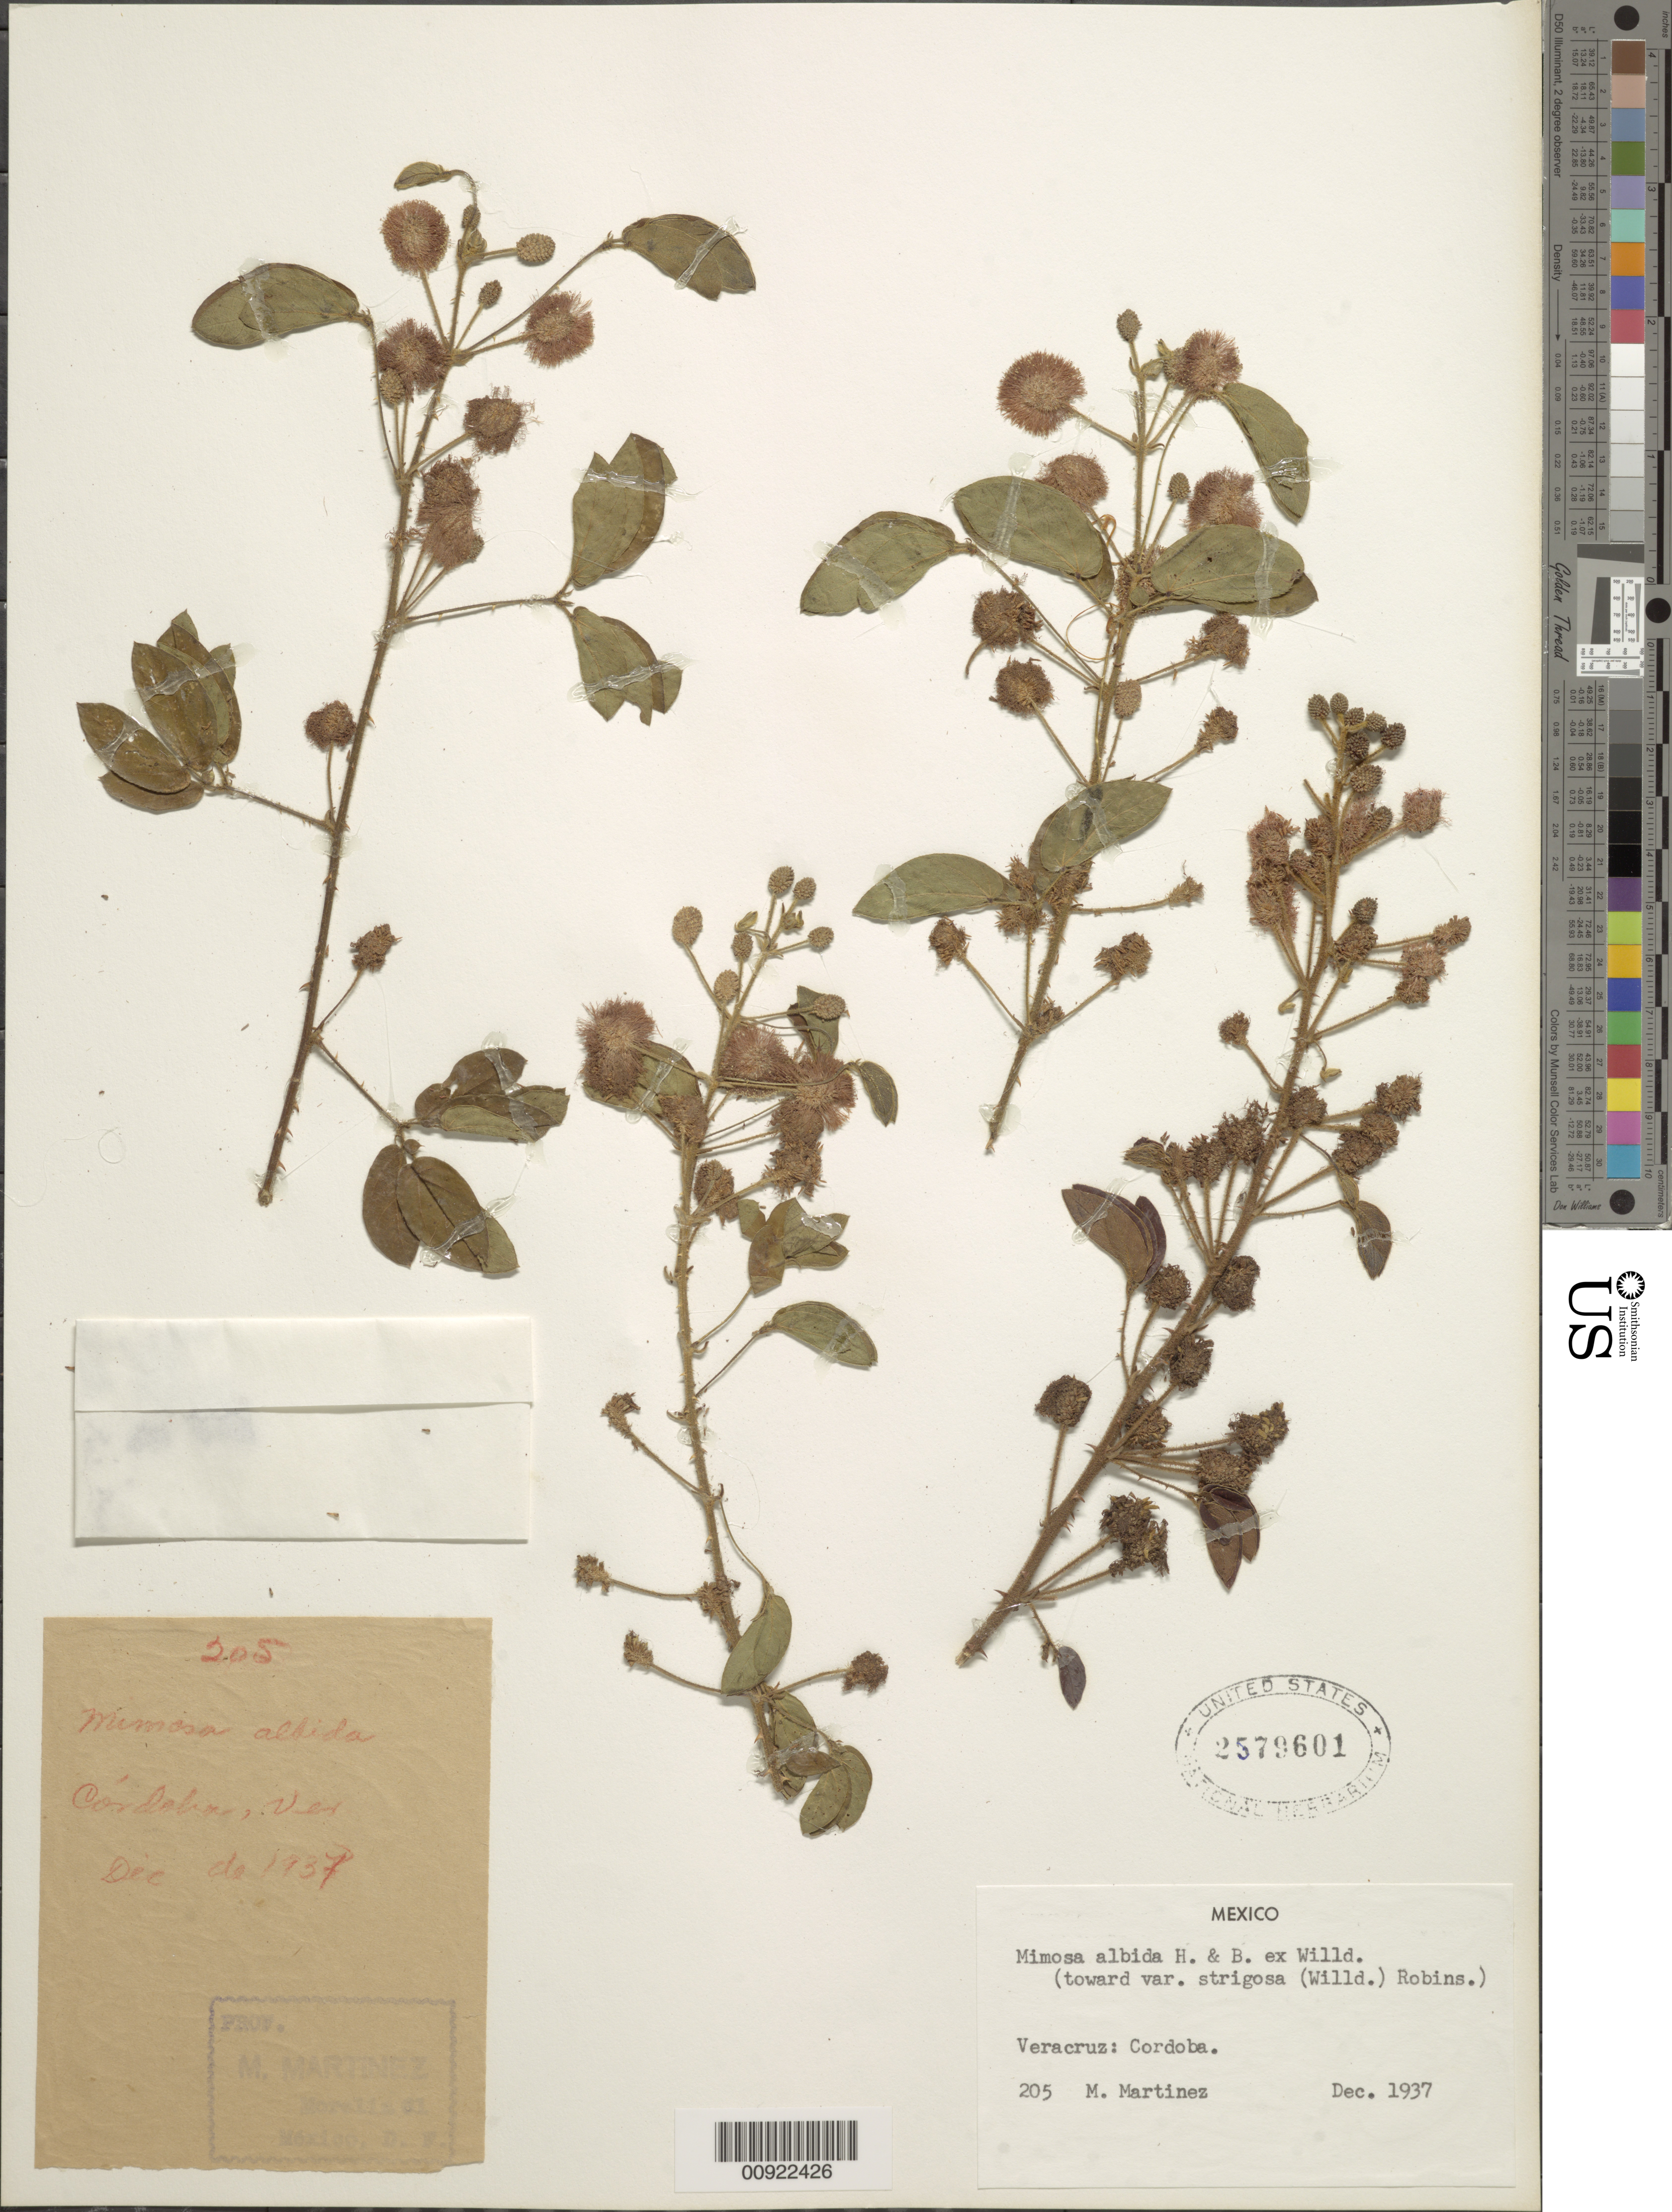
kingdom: Plantae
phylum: Tracheophyta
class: Magnoliopsida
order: Fabales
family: Fabaceae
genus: Mimosa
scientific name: Mimosa albida var. strigosa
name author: (Willd.) B.L. Rob.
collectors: M. Martinez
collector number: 205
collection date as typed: Dec 1937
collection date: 1937-12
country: Mexico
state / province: Veracruz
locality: Veracruz: Córdoba.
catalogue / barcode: US 2579601